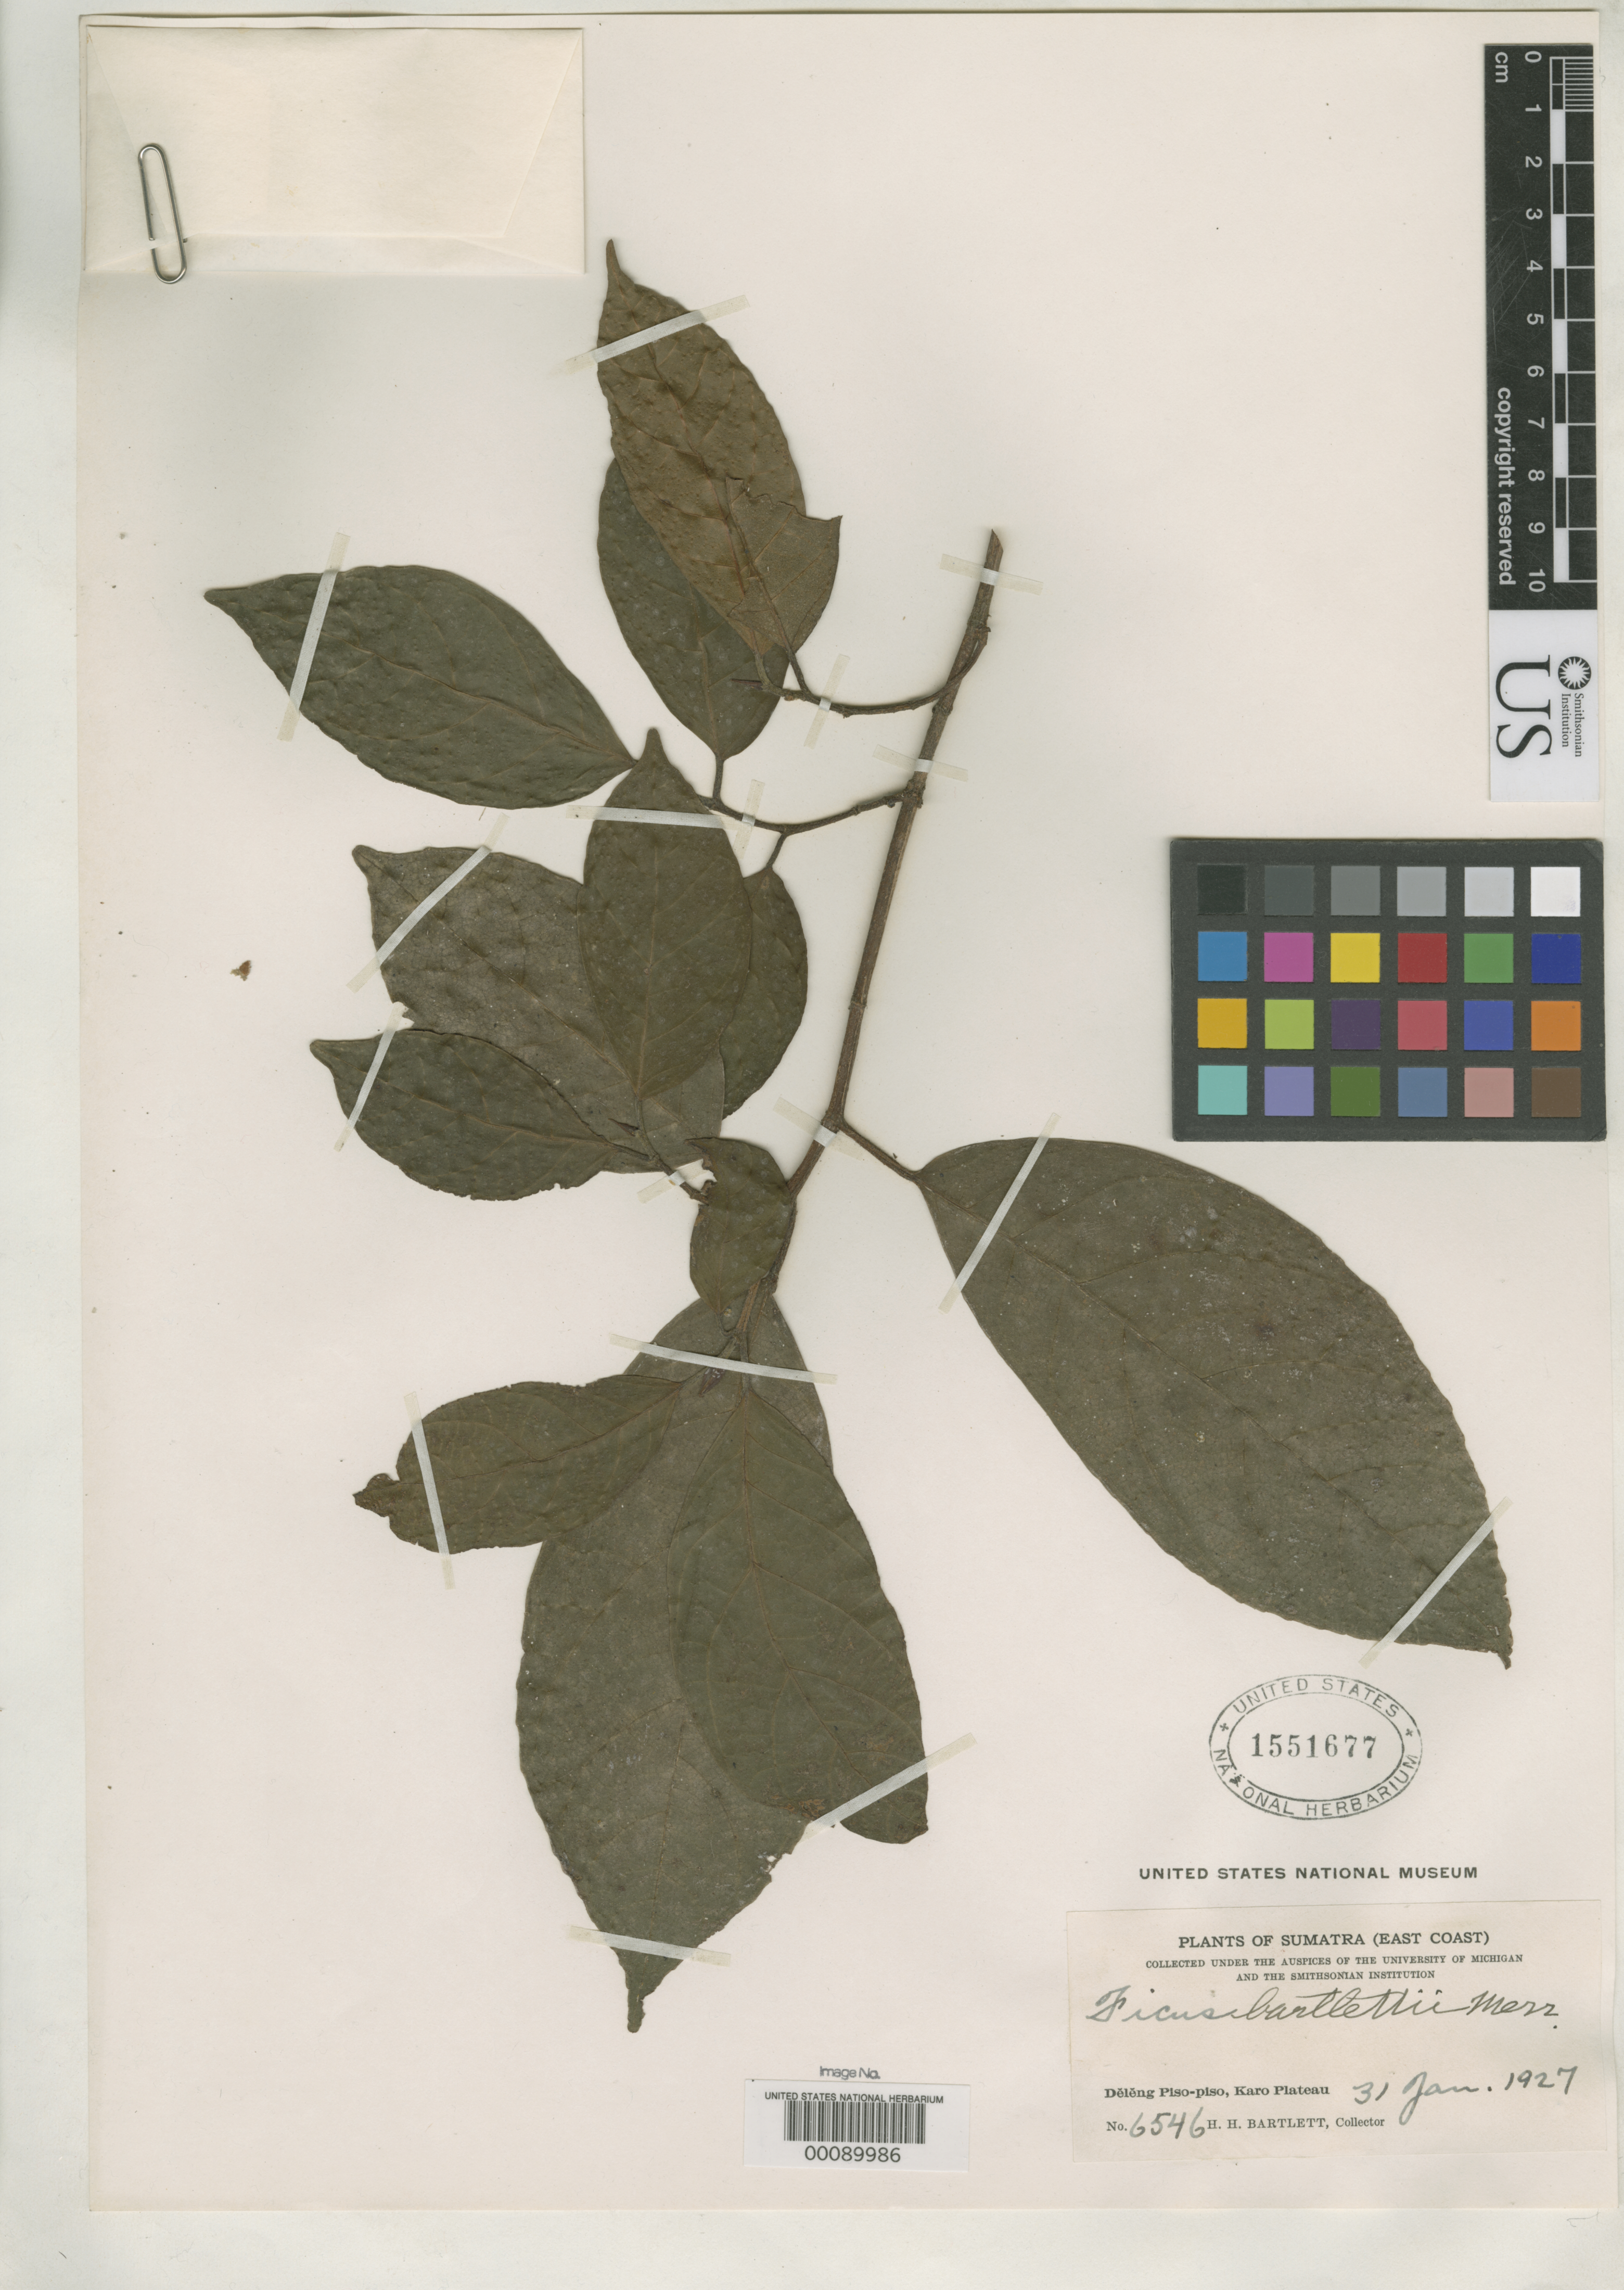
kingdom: Plantae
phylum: Tracheophyta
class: Magnoliopsida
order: Rosales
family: Moraceae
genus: Ficus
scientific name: Ficus bartlettii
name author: Merr.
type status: Isotype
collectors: H. H. Bartlett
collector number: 6546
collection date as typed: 31 Jan 1927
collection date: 1927-01-31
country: Indonesia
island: Sumatra Island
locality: Deleng Piso-iso, Karo plateau.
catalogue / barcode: US 1551677